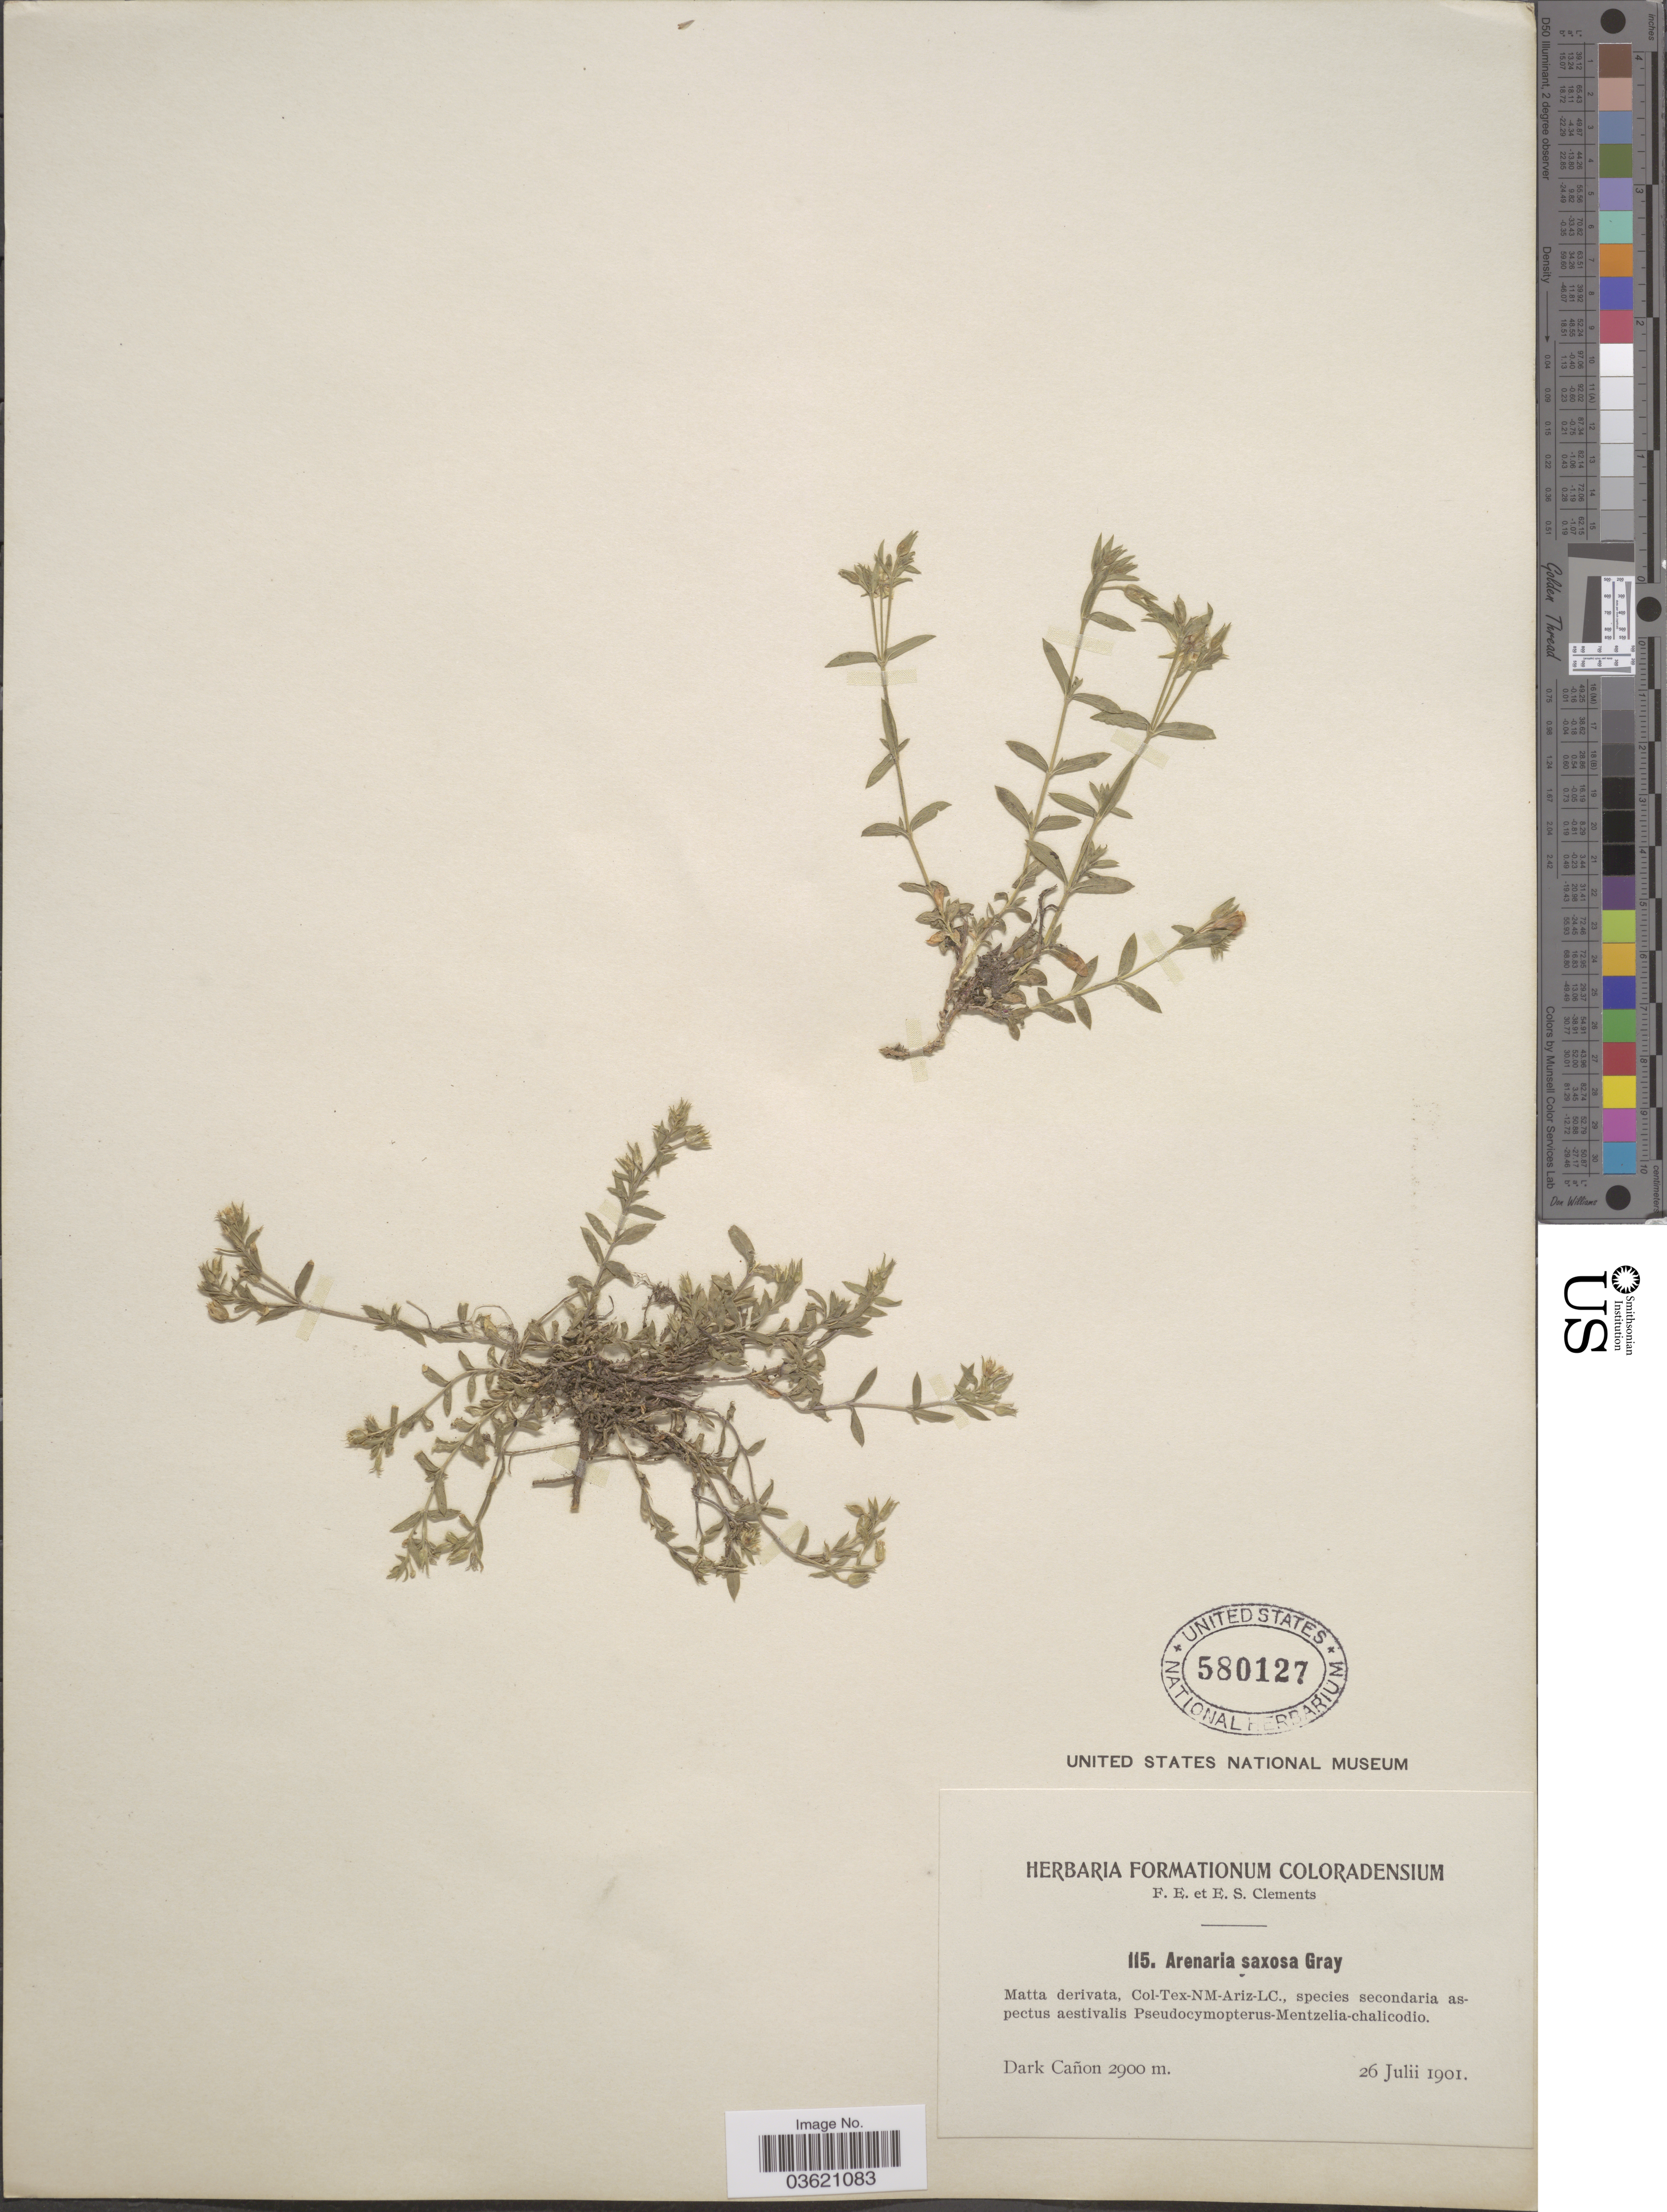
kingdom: Plantae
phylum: Tracheophyta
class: Magnoliopsida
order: Caryophyllales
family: Caryophyllaceae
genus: Arenaria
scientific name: Arenaria saxosa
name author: A. Gray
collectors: F. E. Clements & E. S. Clements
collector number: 115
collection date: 1901-07-26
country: United States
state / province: Colorado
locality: Dark Cañon.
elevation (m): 2900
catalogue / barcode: US 580127